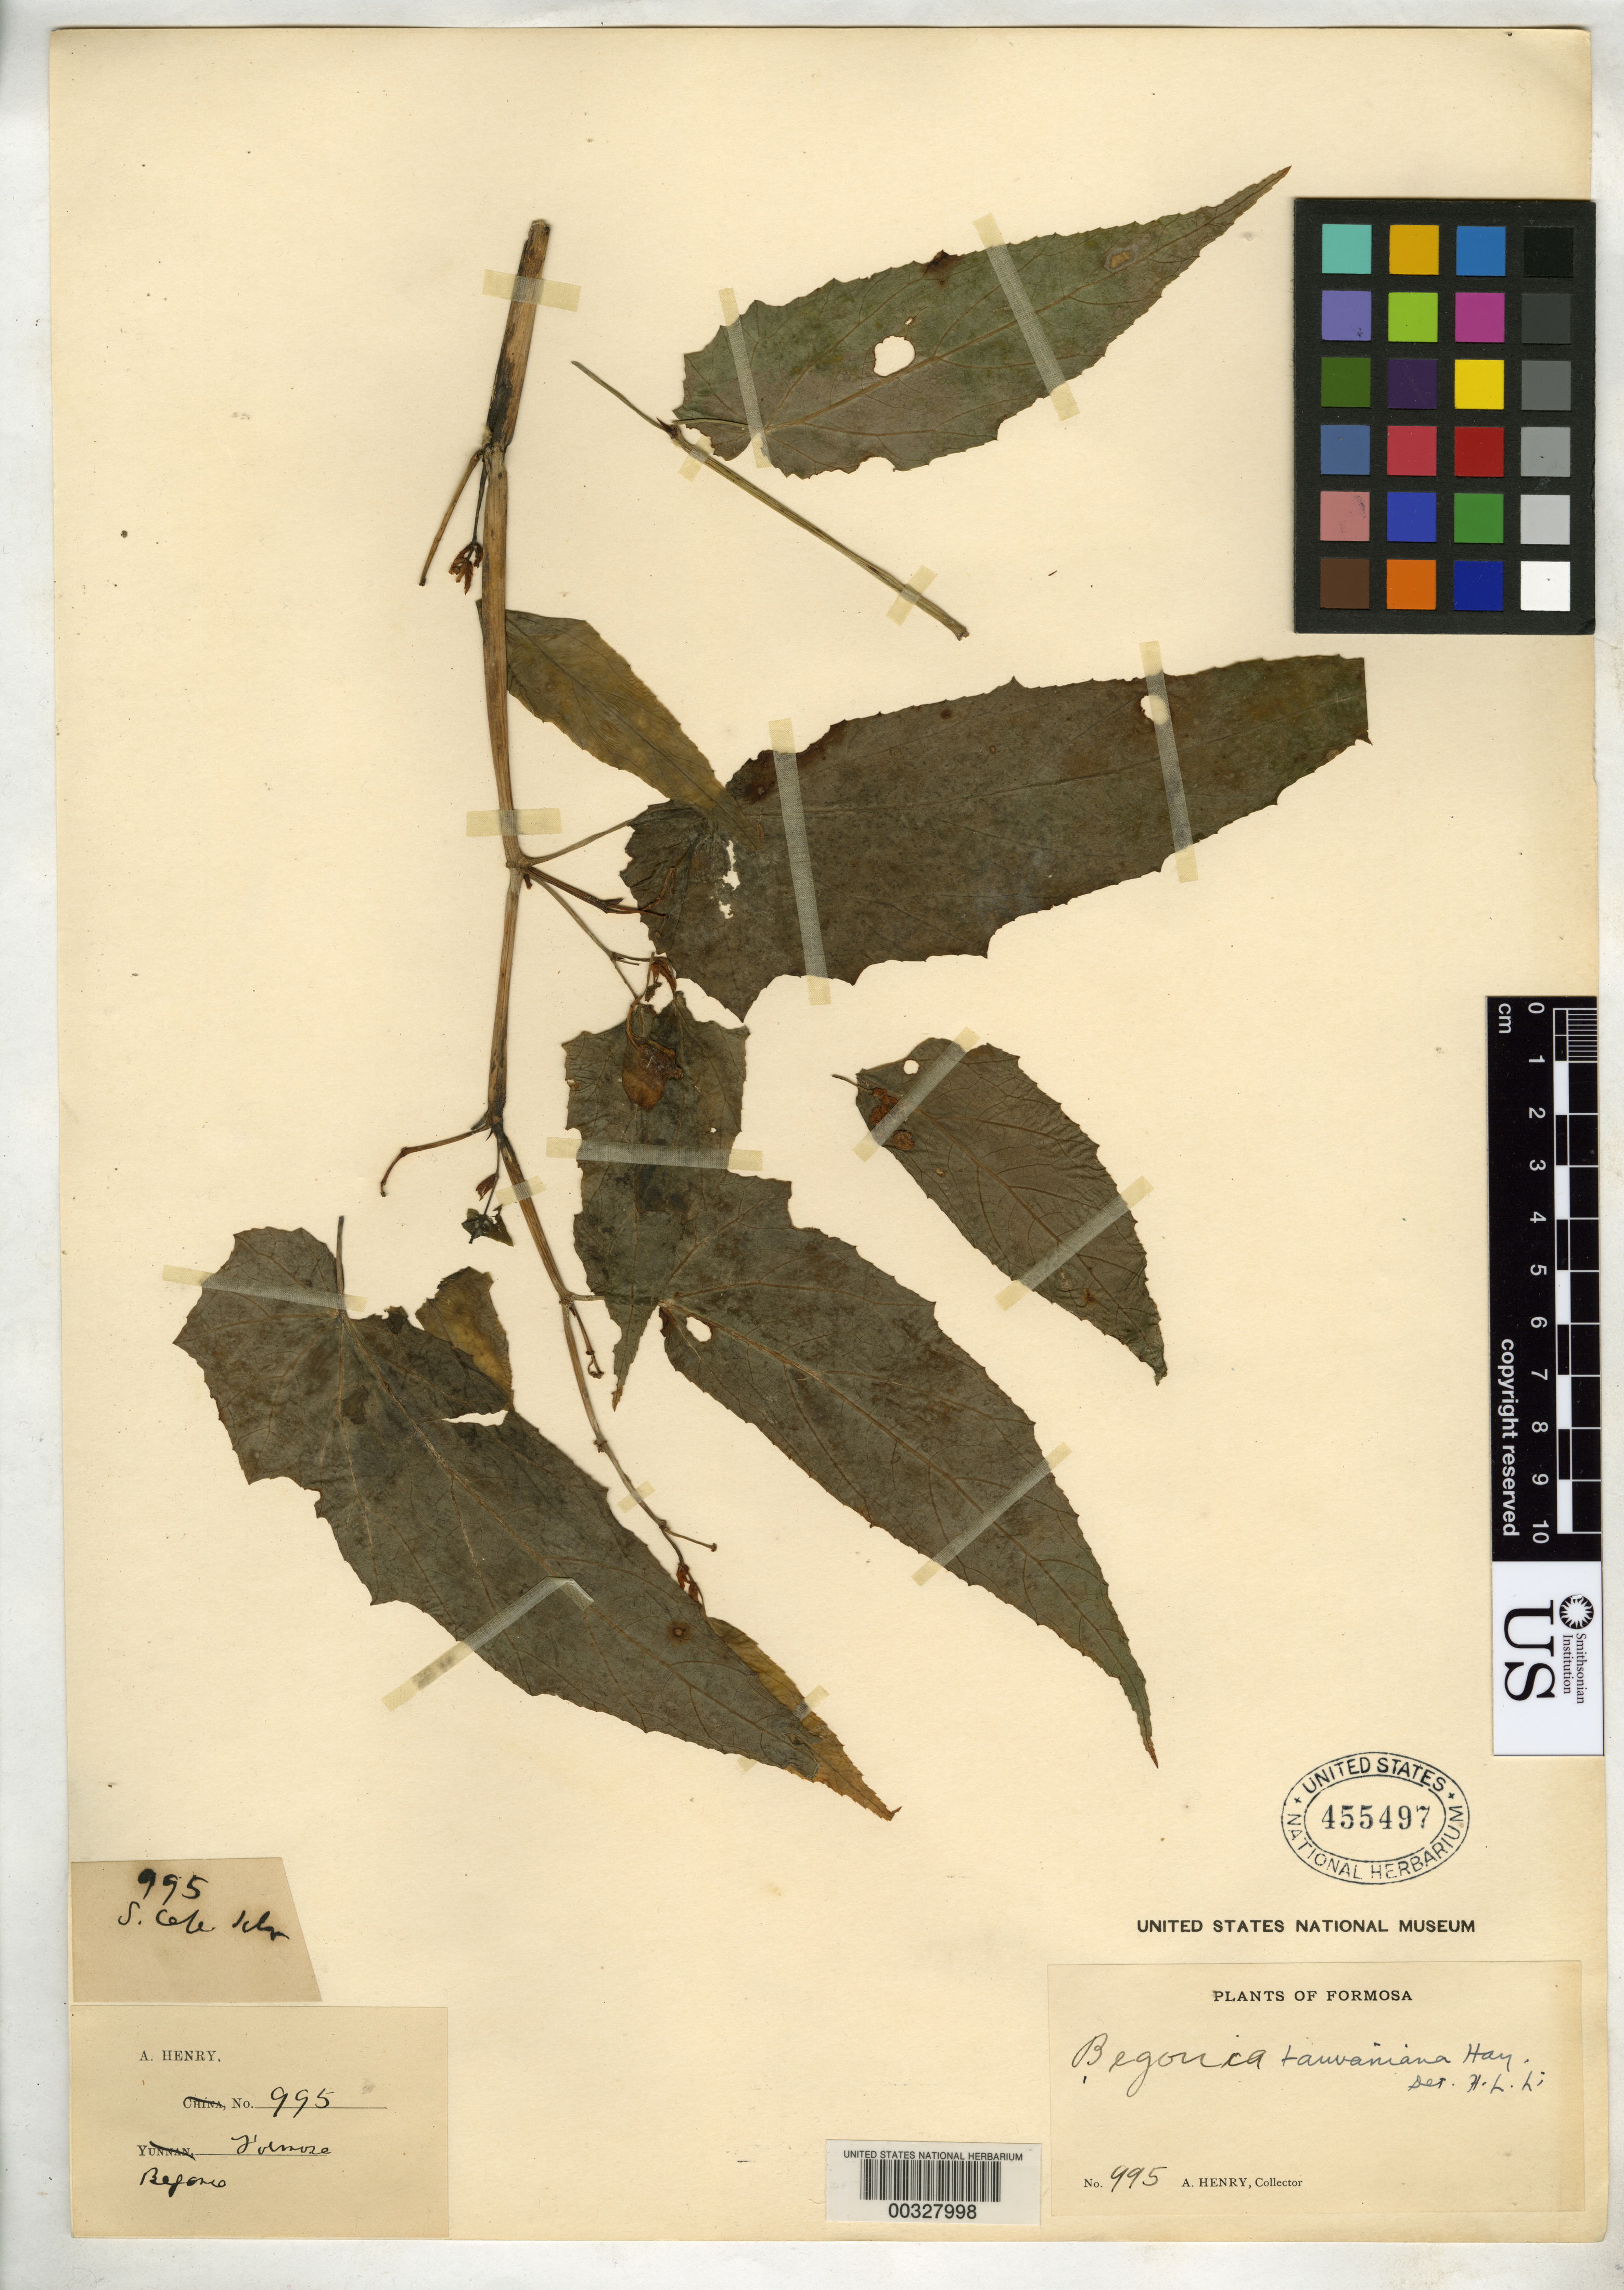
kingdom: Plantae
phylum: Tracheophyta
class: Magnoliopsida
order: Cucurbitales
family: Begoniaceae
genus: Begonia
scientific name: Begonia taiwaniana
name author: Hayata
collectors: A. Henry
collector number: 995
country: Taiwan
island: Taiwan [Formosa]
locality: S. Cape. Schmuser.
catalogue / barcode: US 455497